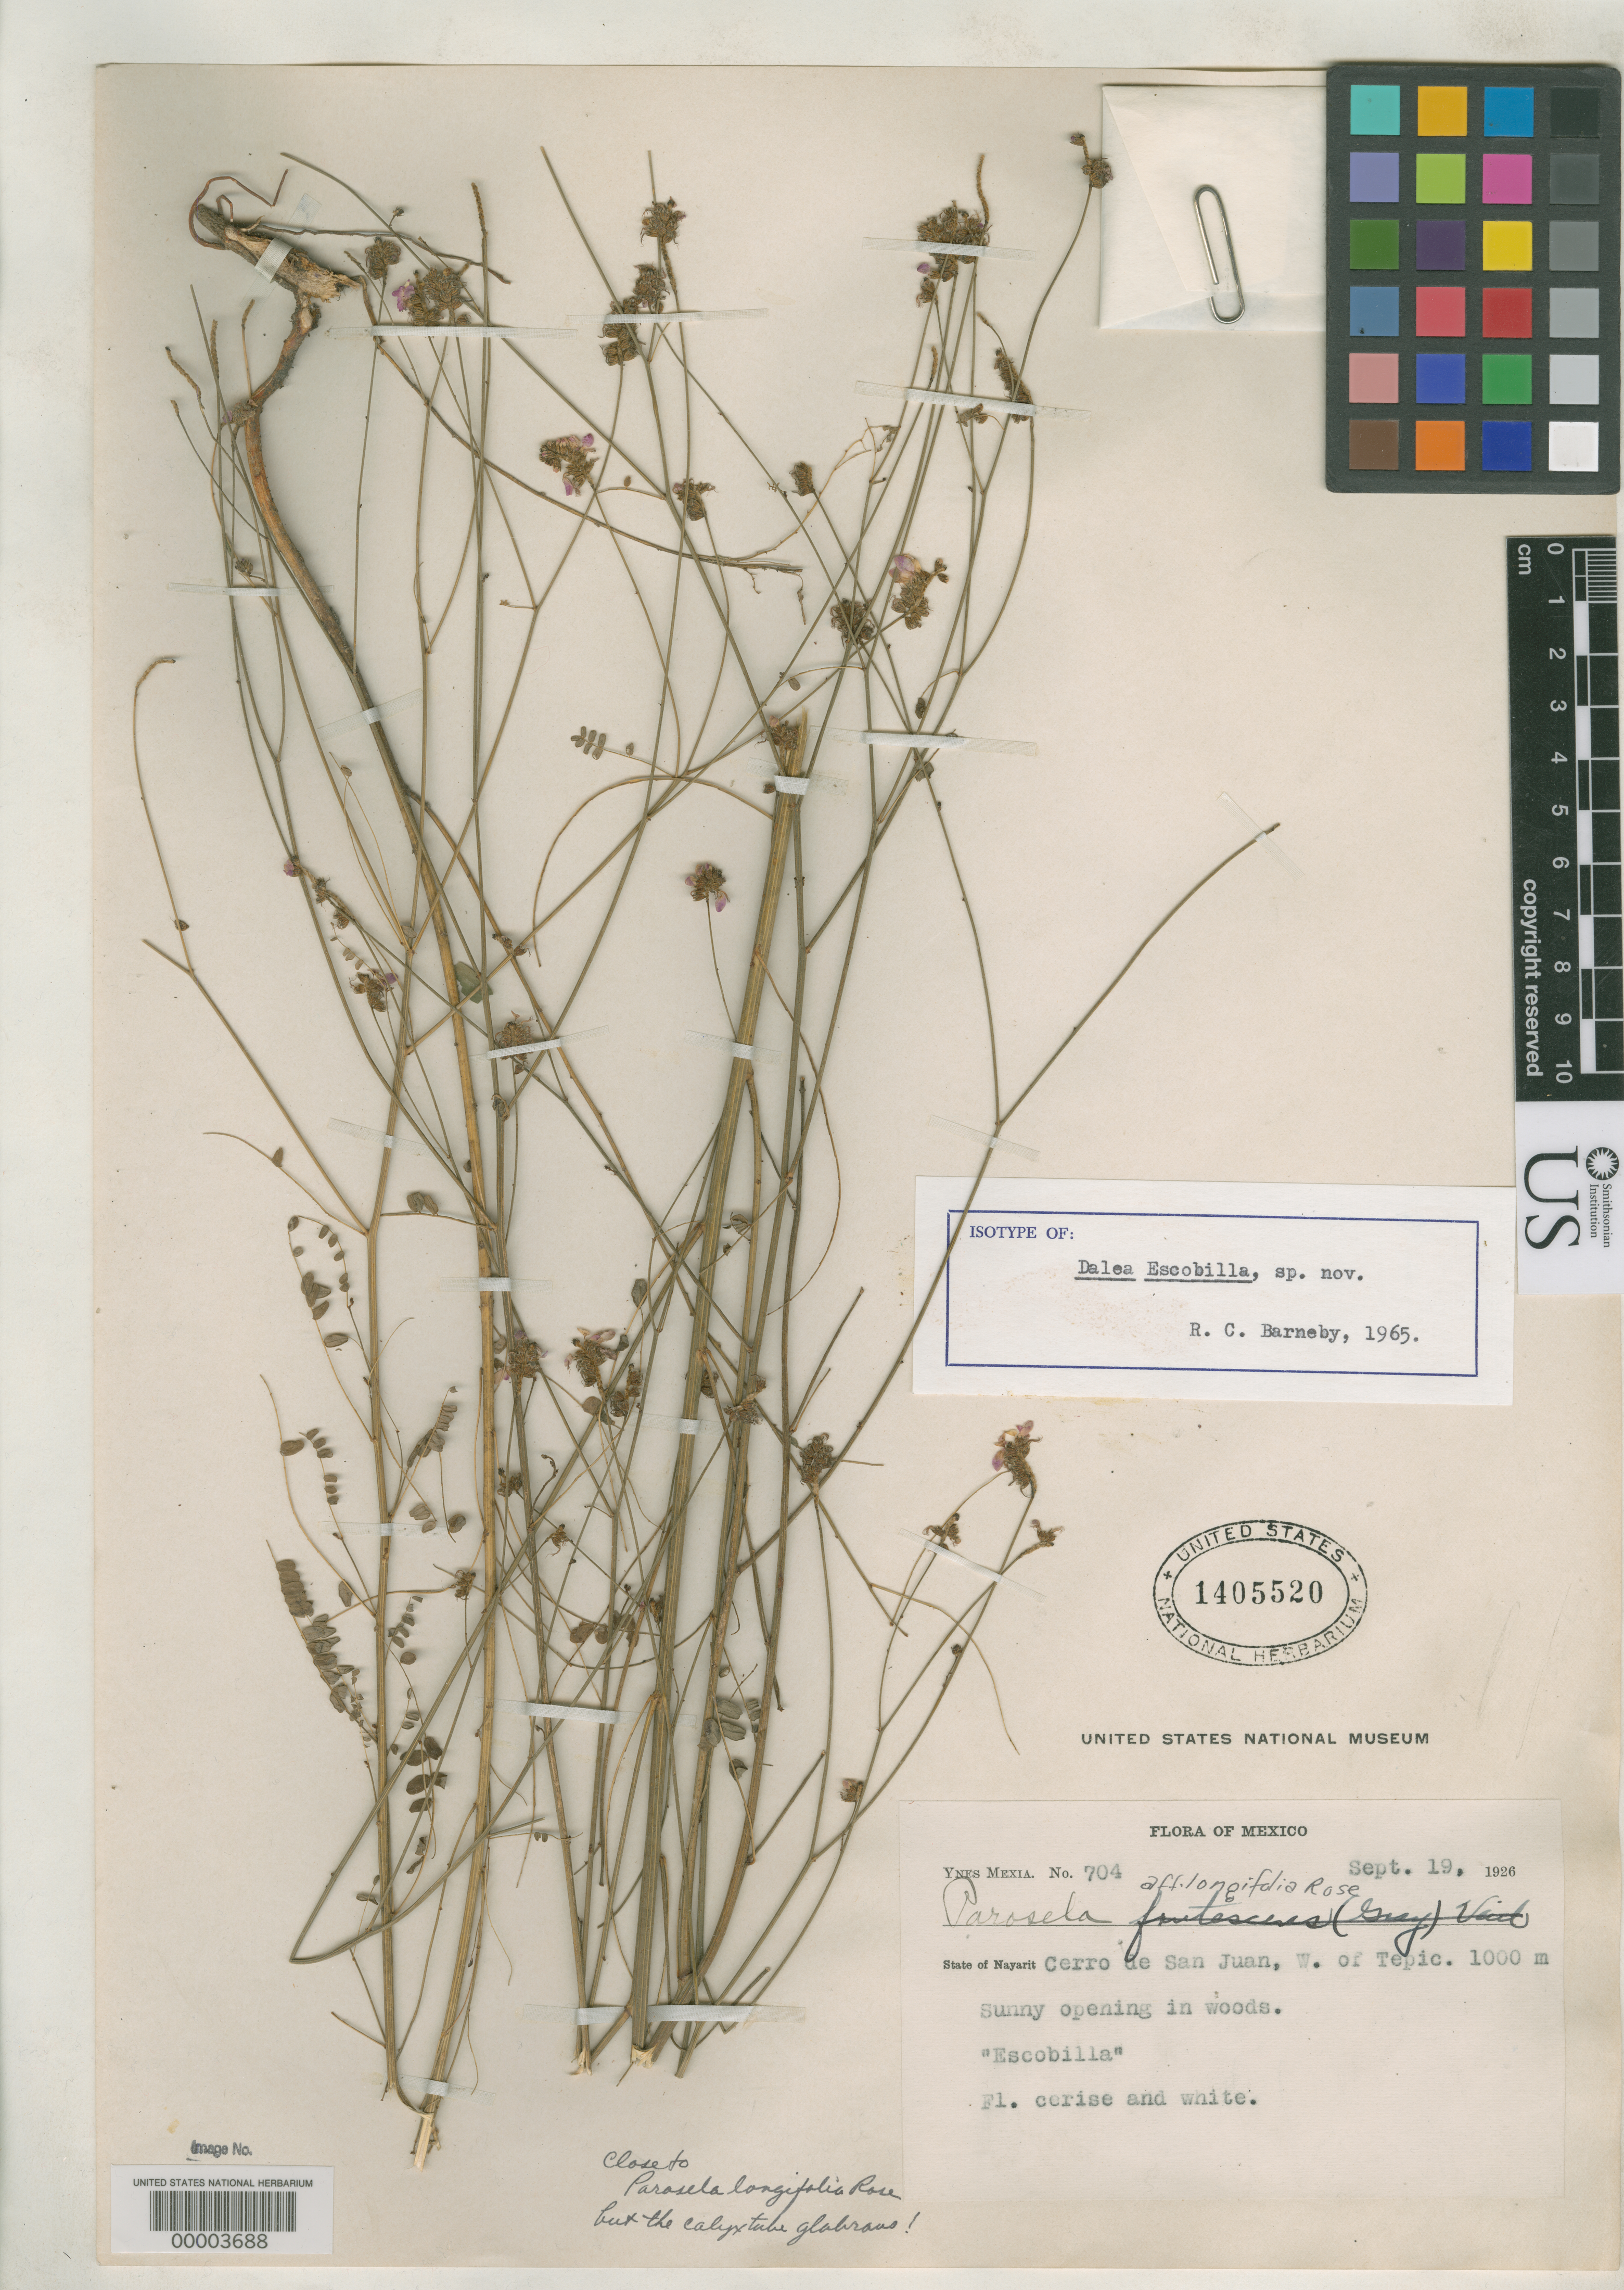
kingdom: Plantae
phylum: Tracheophyta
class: Magnoliopsida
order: Fabales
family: Fabaceae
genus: Dalea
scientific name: Dalea escobilla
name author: Barneby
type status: Isotype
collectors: Y. Mexia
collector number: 704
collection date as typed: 19 Sep 1926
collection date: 1926-09-19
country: Mexico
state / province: Nayarit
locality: West of Tepic, Cerro de San Juan.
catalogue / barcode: US 1405520